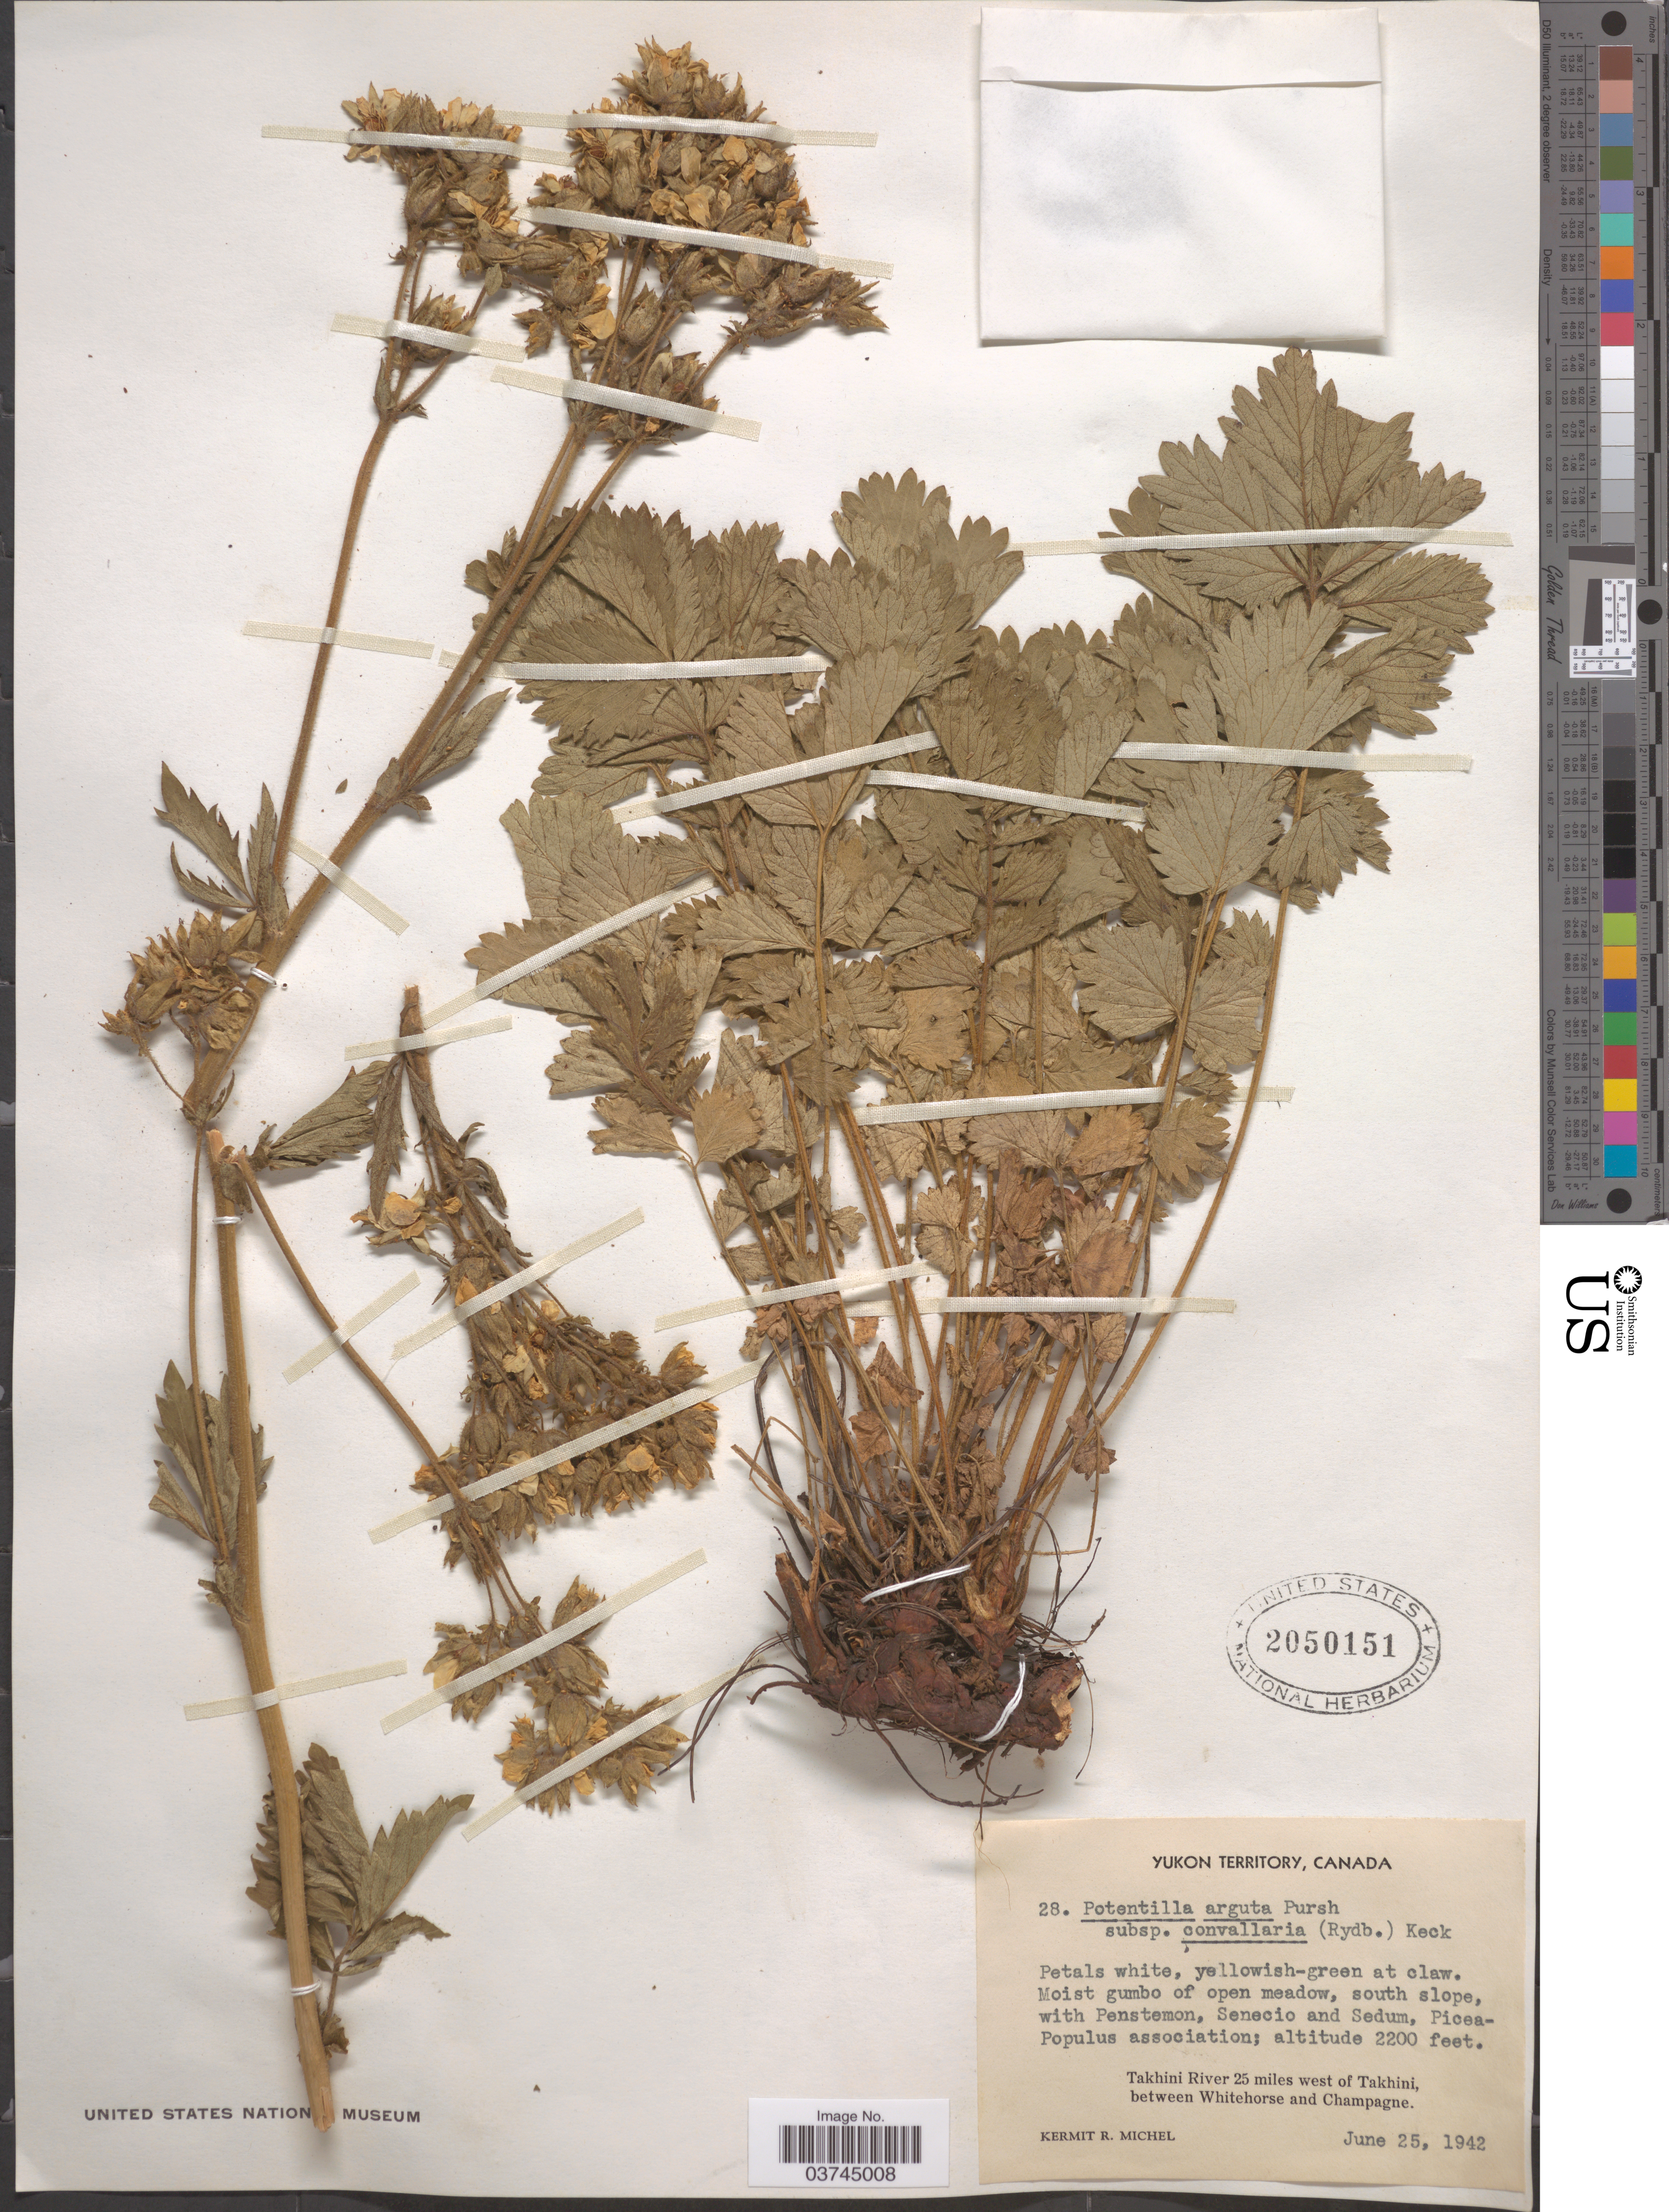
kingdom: Plantae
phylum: Tracheophyta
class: Magnoliopsida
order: Rosales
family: Rosaceae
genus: Drymocallis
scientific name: Drymocallis convallaria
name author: (Rydb.) Rydb.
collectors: K. Michel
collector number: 28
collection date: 1942-06-25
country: Canada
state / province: Yukon Territory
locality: Takhini River 25 miles west of Takhini, between Whitehorse and Champagne.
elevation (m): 671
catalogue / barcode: US 2050151